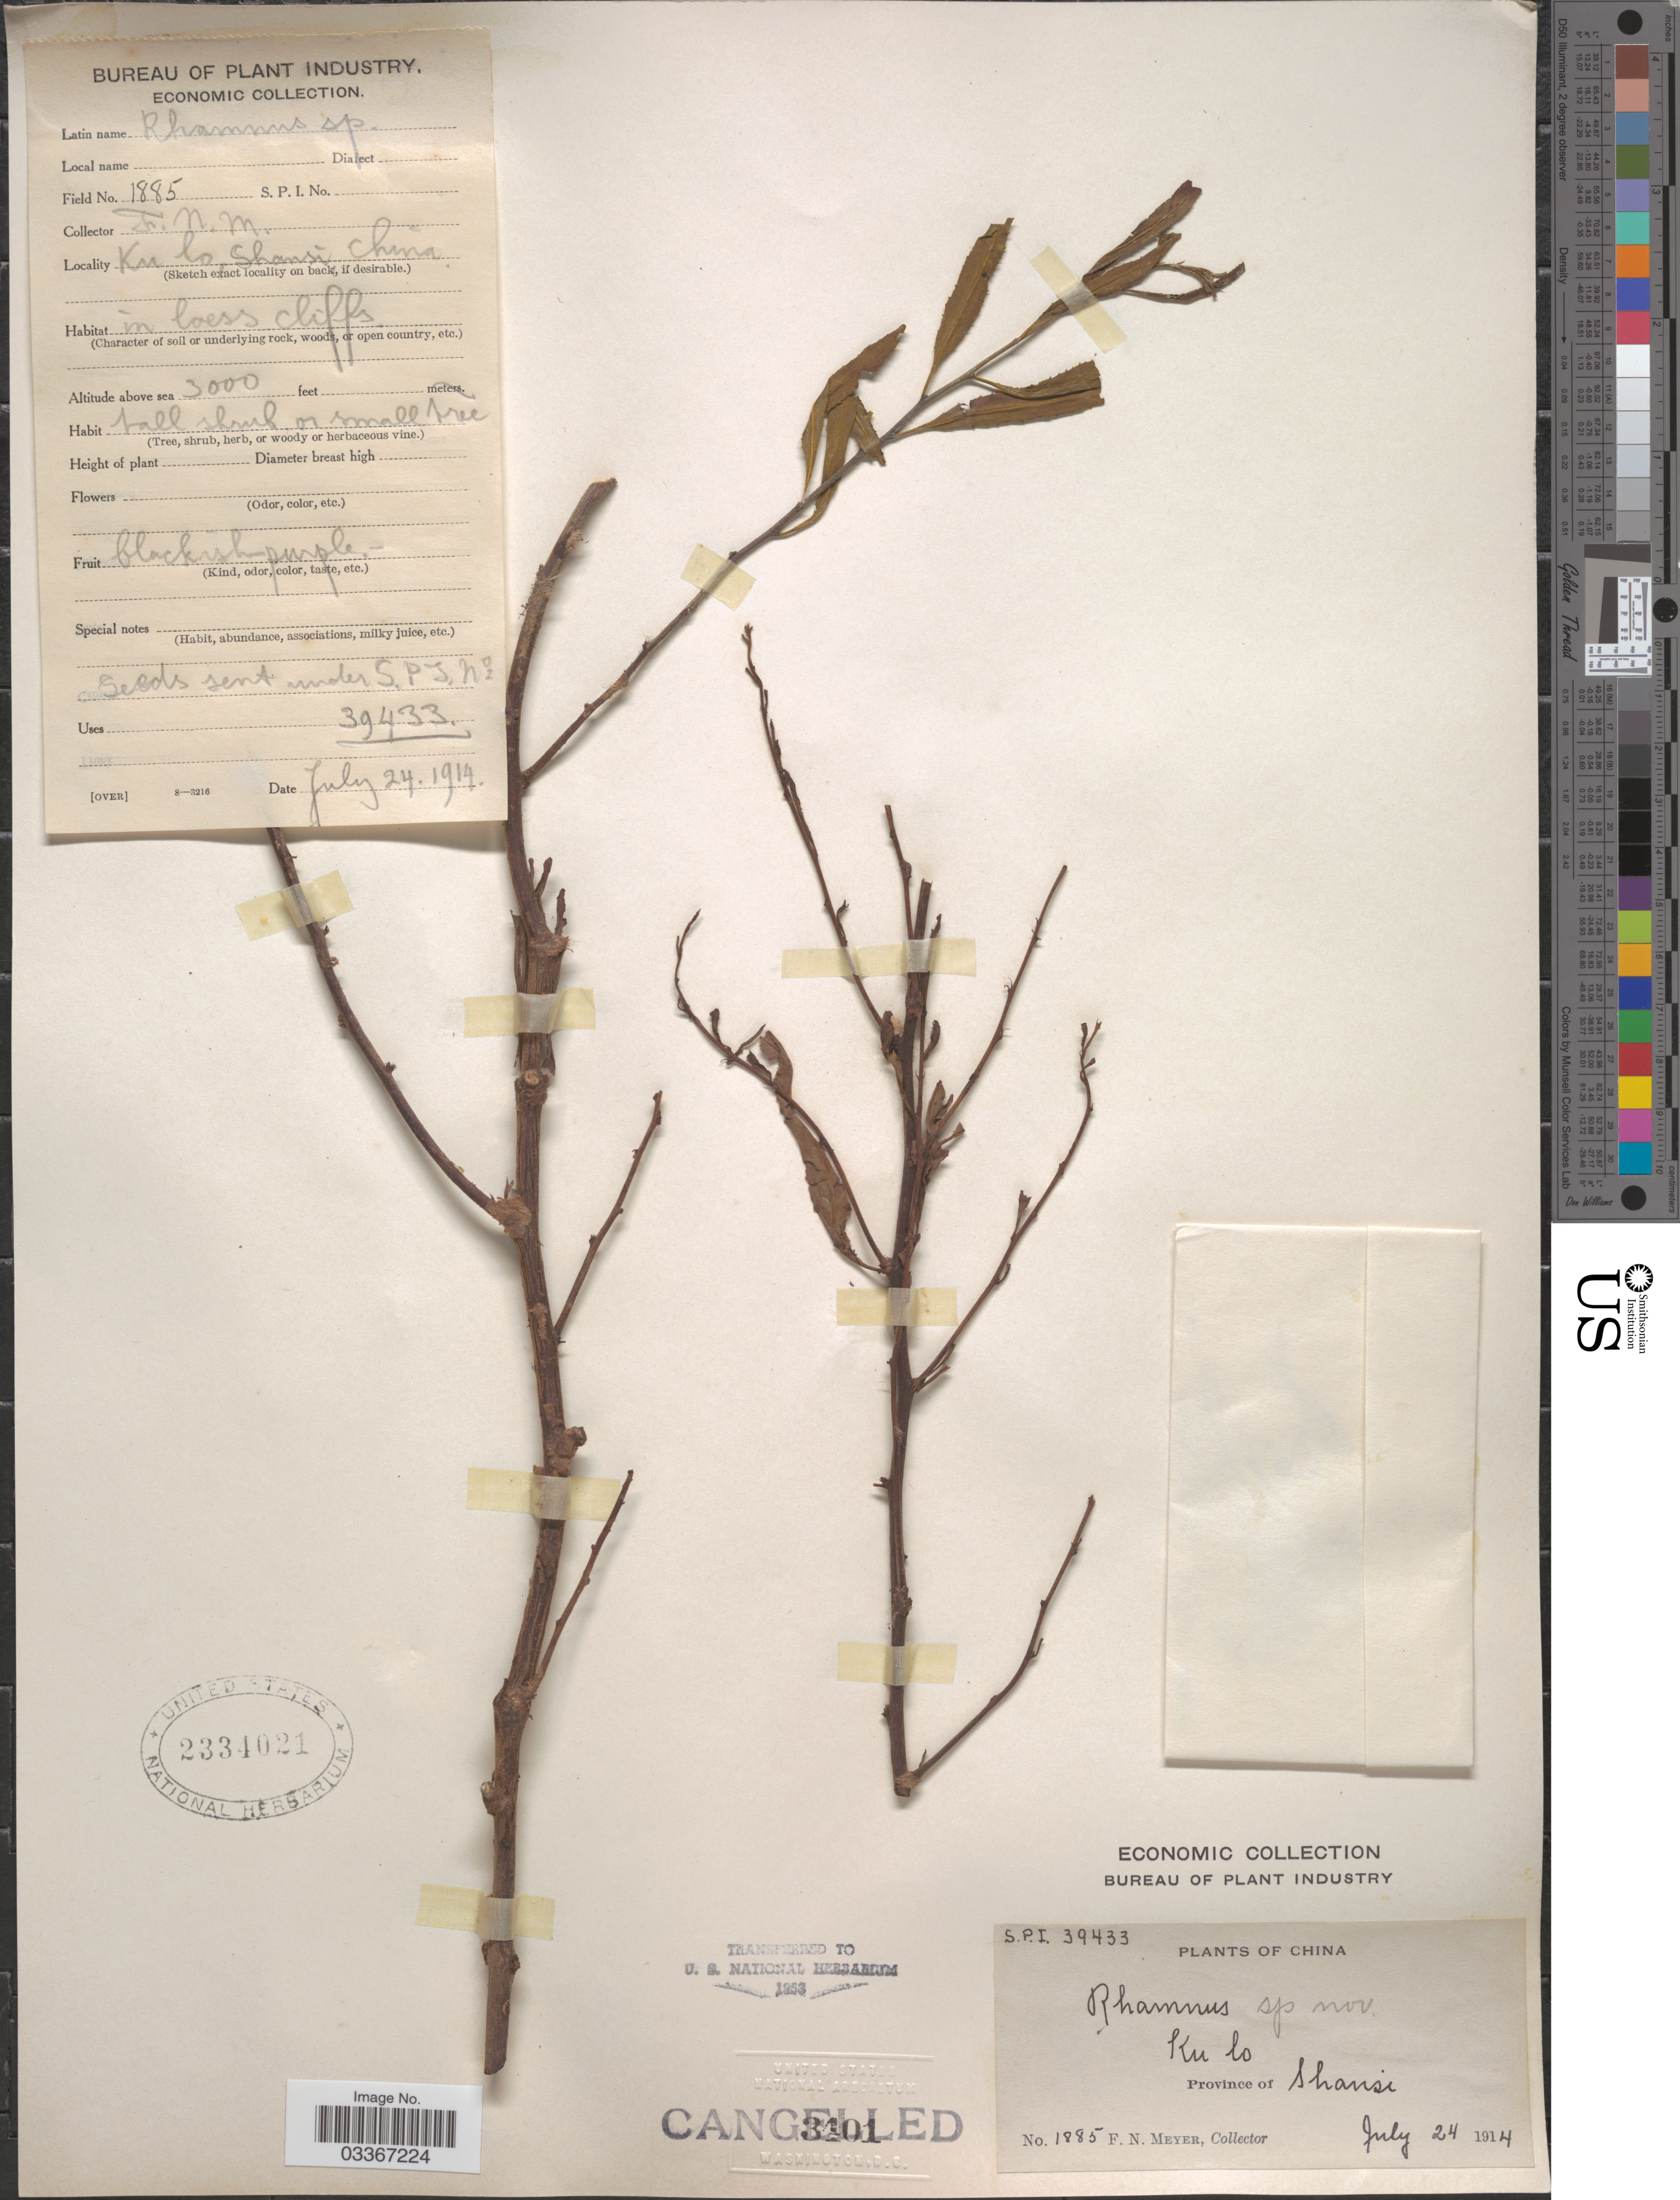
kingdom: Plantae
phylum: Tracheophyta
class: Magnoliopsida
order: Rosales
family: Rhamnaceae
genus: Rhamnus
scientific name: Rhamnus sp.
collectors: F. N. Meyer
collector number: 1885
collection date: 1914-07-24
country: China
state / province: Shanxi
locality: Ku lo. Province of Shansi.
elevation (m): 914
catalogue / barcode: US 2334021